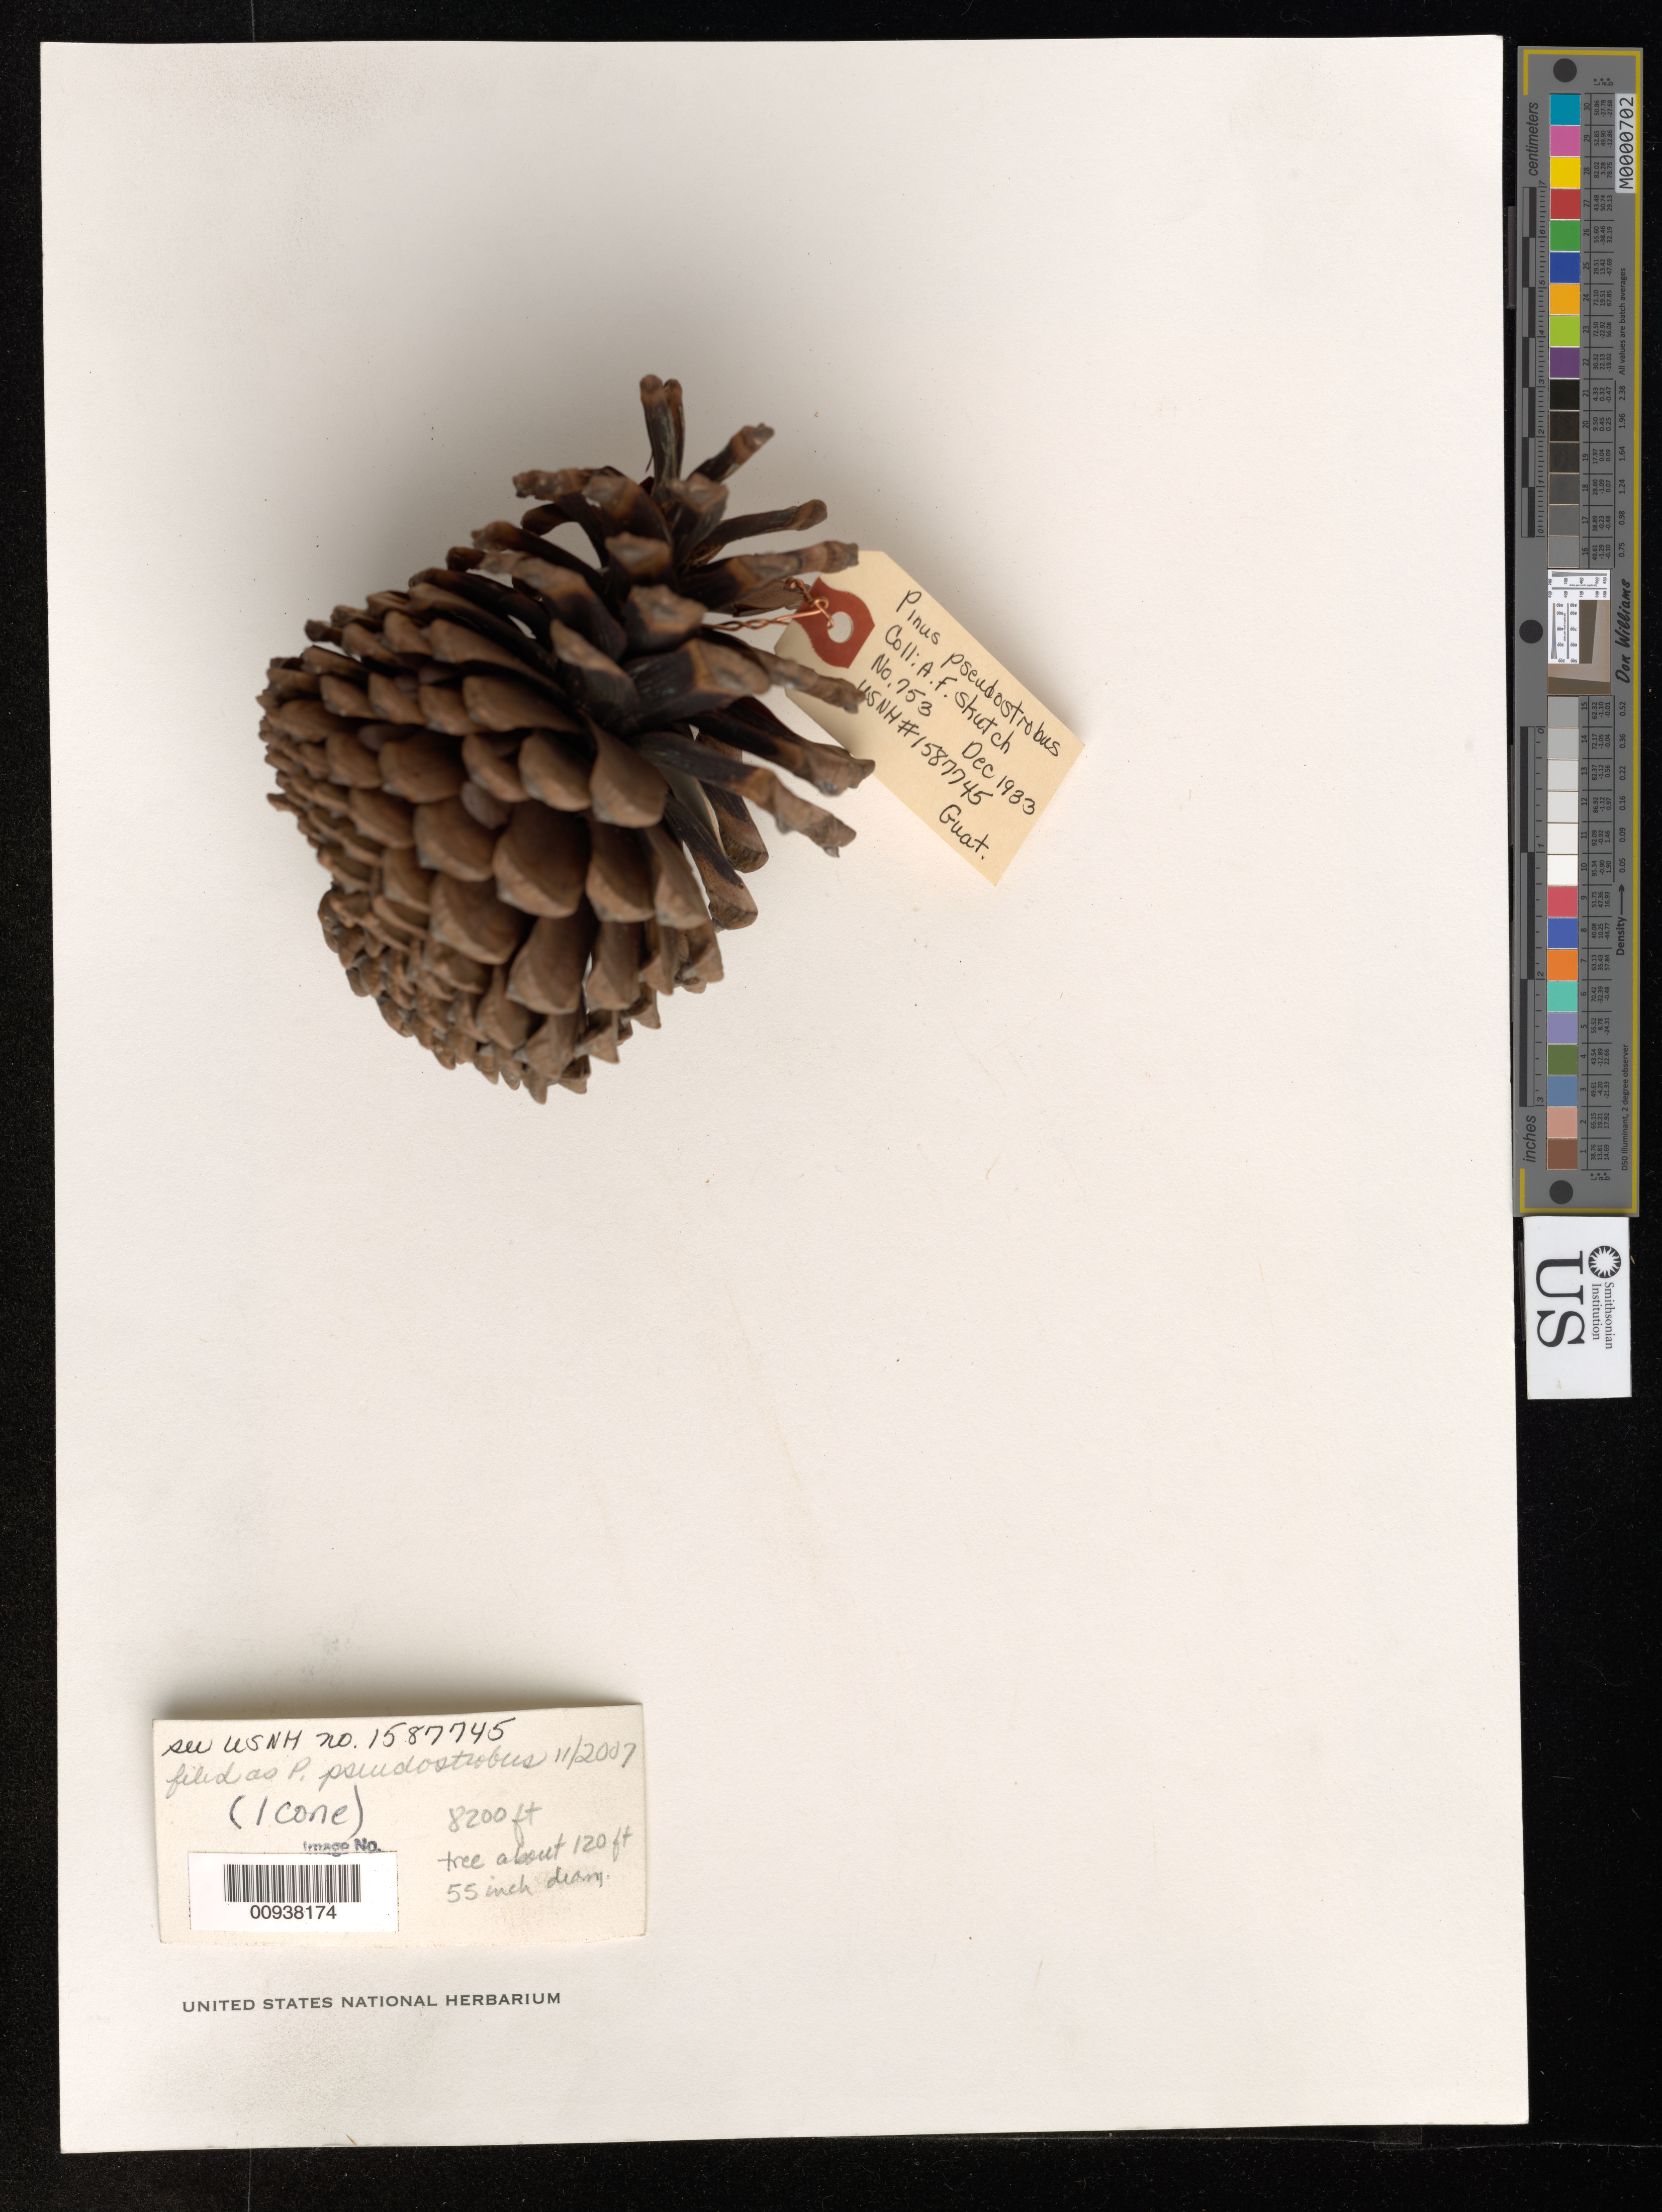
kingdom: Plantae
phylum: Tracheophyta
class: Pinopsida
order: Pinales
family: Pinaceae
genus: Pinus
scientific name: Pinus pseudostrobus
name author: Lindl.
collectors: A. F. Skutch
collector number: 753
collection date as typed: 06 Dec 1933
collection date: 1933-12-06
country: Guatemala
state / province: Chimaltenango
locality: Chichavac.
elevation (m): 2499